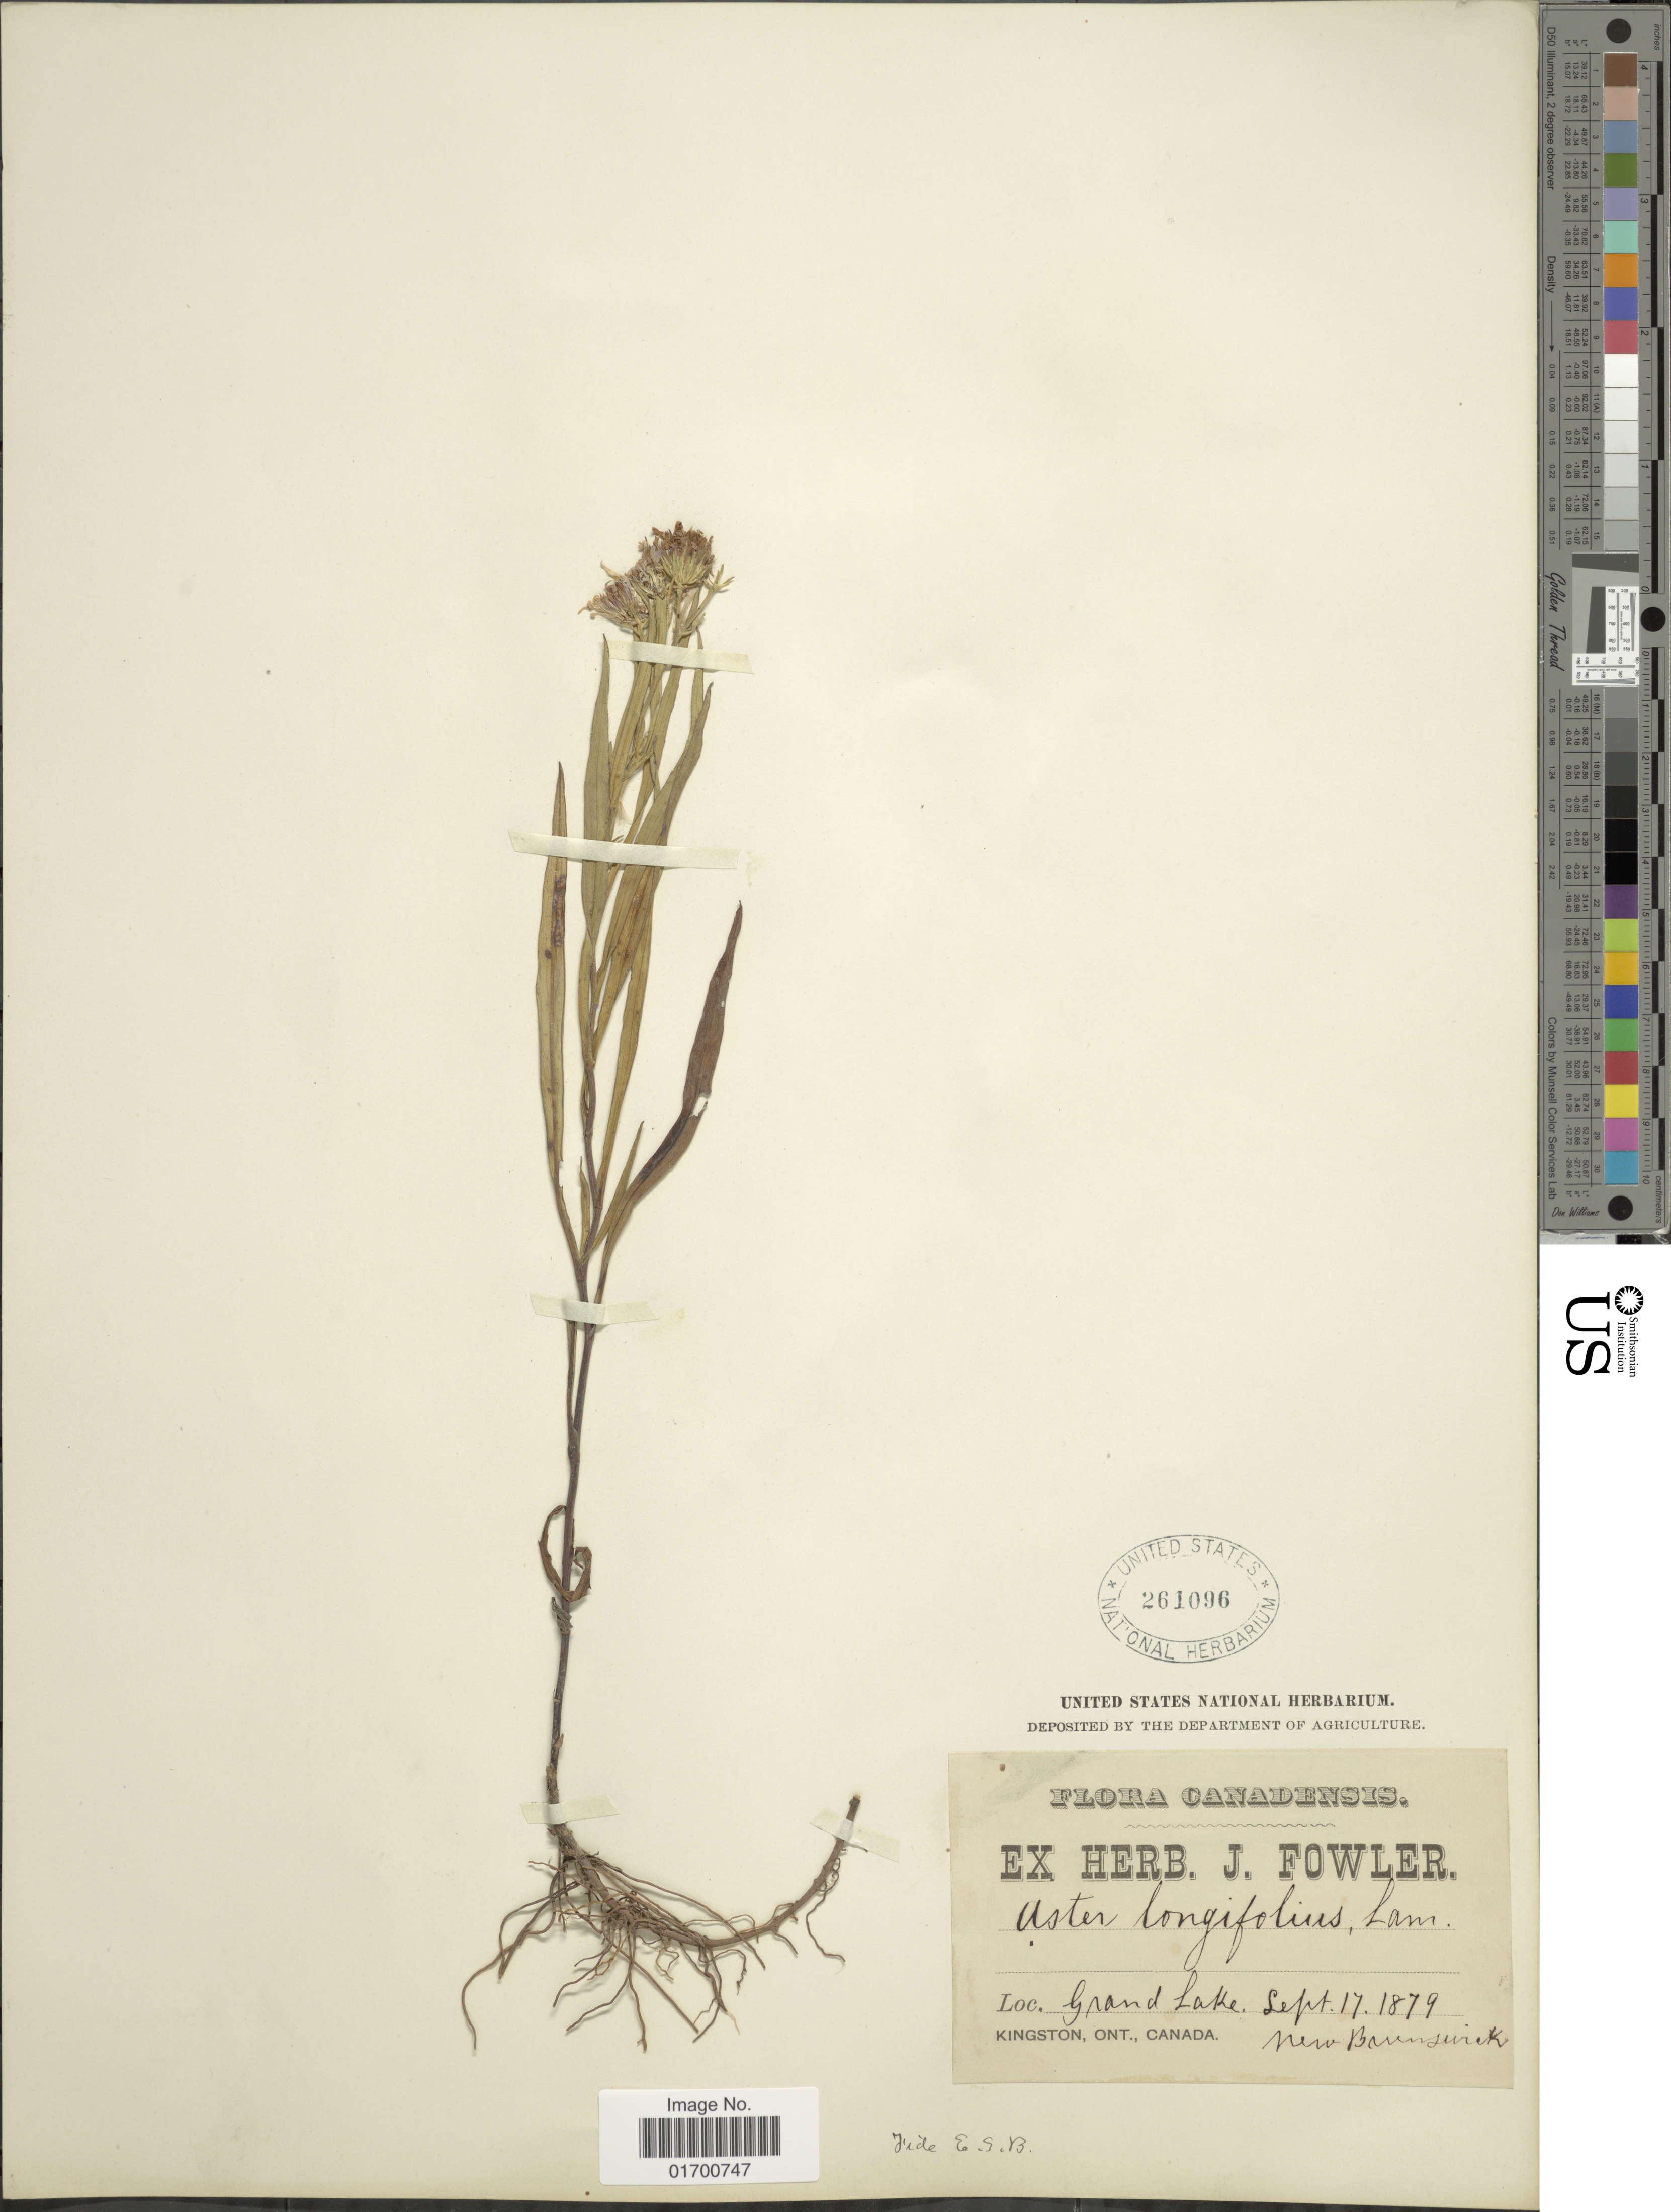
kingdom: Plantae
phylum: Tracheophyta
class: Magnoliopsida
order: Asterales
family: Asteraceae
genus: Symphyotrichum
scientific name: Symphyotrichum longifolium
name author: (Lam.) G.L. Nesom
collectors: ex herb. J. Fowler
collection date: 1879-09-17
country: Canada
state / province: New Brunswick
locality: Grand Lake, Kingston Ont., New Brunswick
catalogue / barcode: US 261096